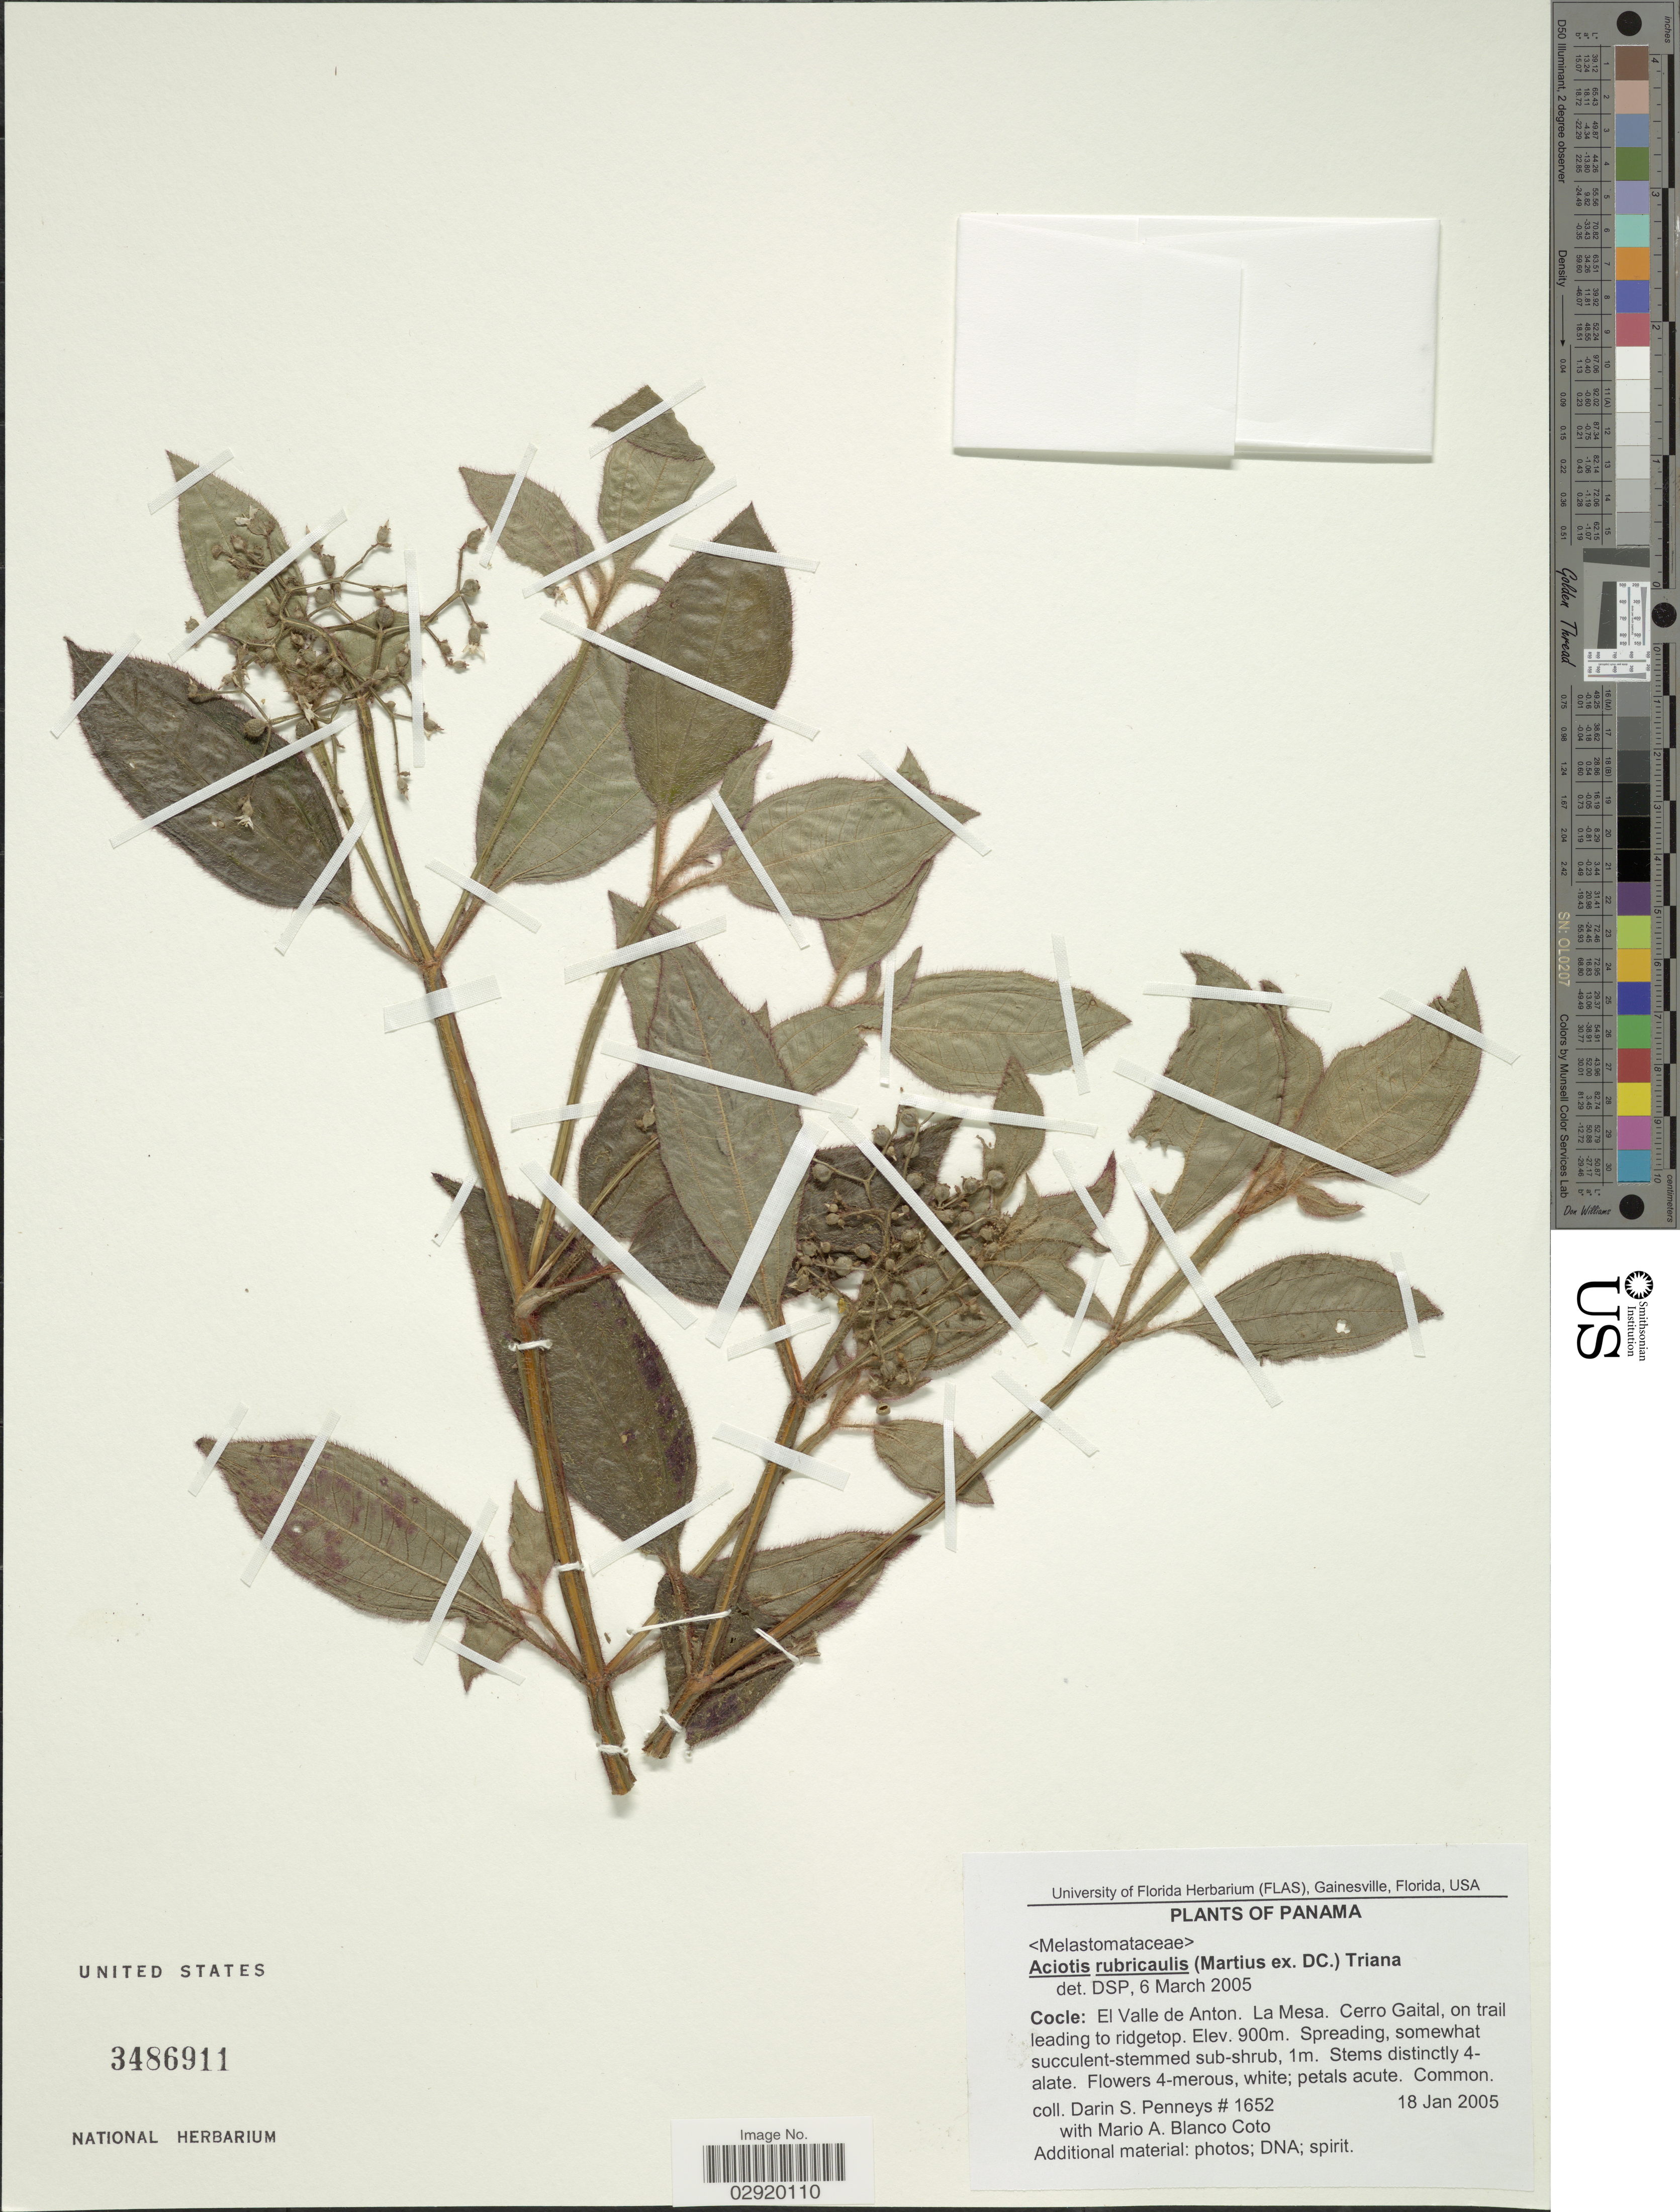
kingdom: Plantae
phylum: Tracheophyta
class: Magnoliopsida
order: Myrtales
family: Melastomataceae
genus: Aciotis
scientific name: Aciotis rubricaulis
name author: (Mart. ex DC.) Triana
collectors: D. S. Penneys & M. Blanco Coto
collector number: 1652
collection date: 2005-01-18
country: Panama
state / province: Coclé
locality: El Valle de Anton. La Mesa. Cerro Gaital, on trail leading to ridgetop.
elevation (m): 900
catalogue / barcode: US 3486911